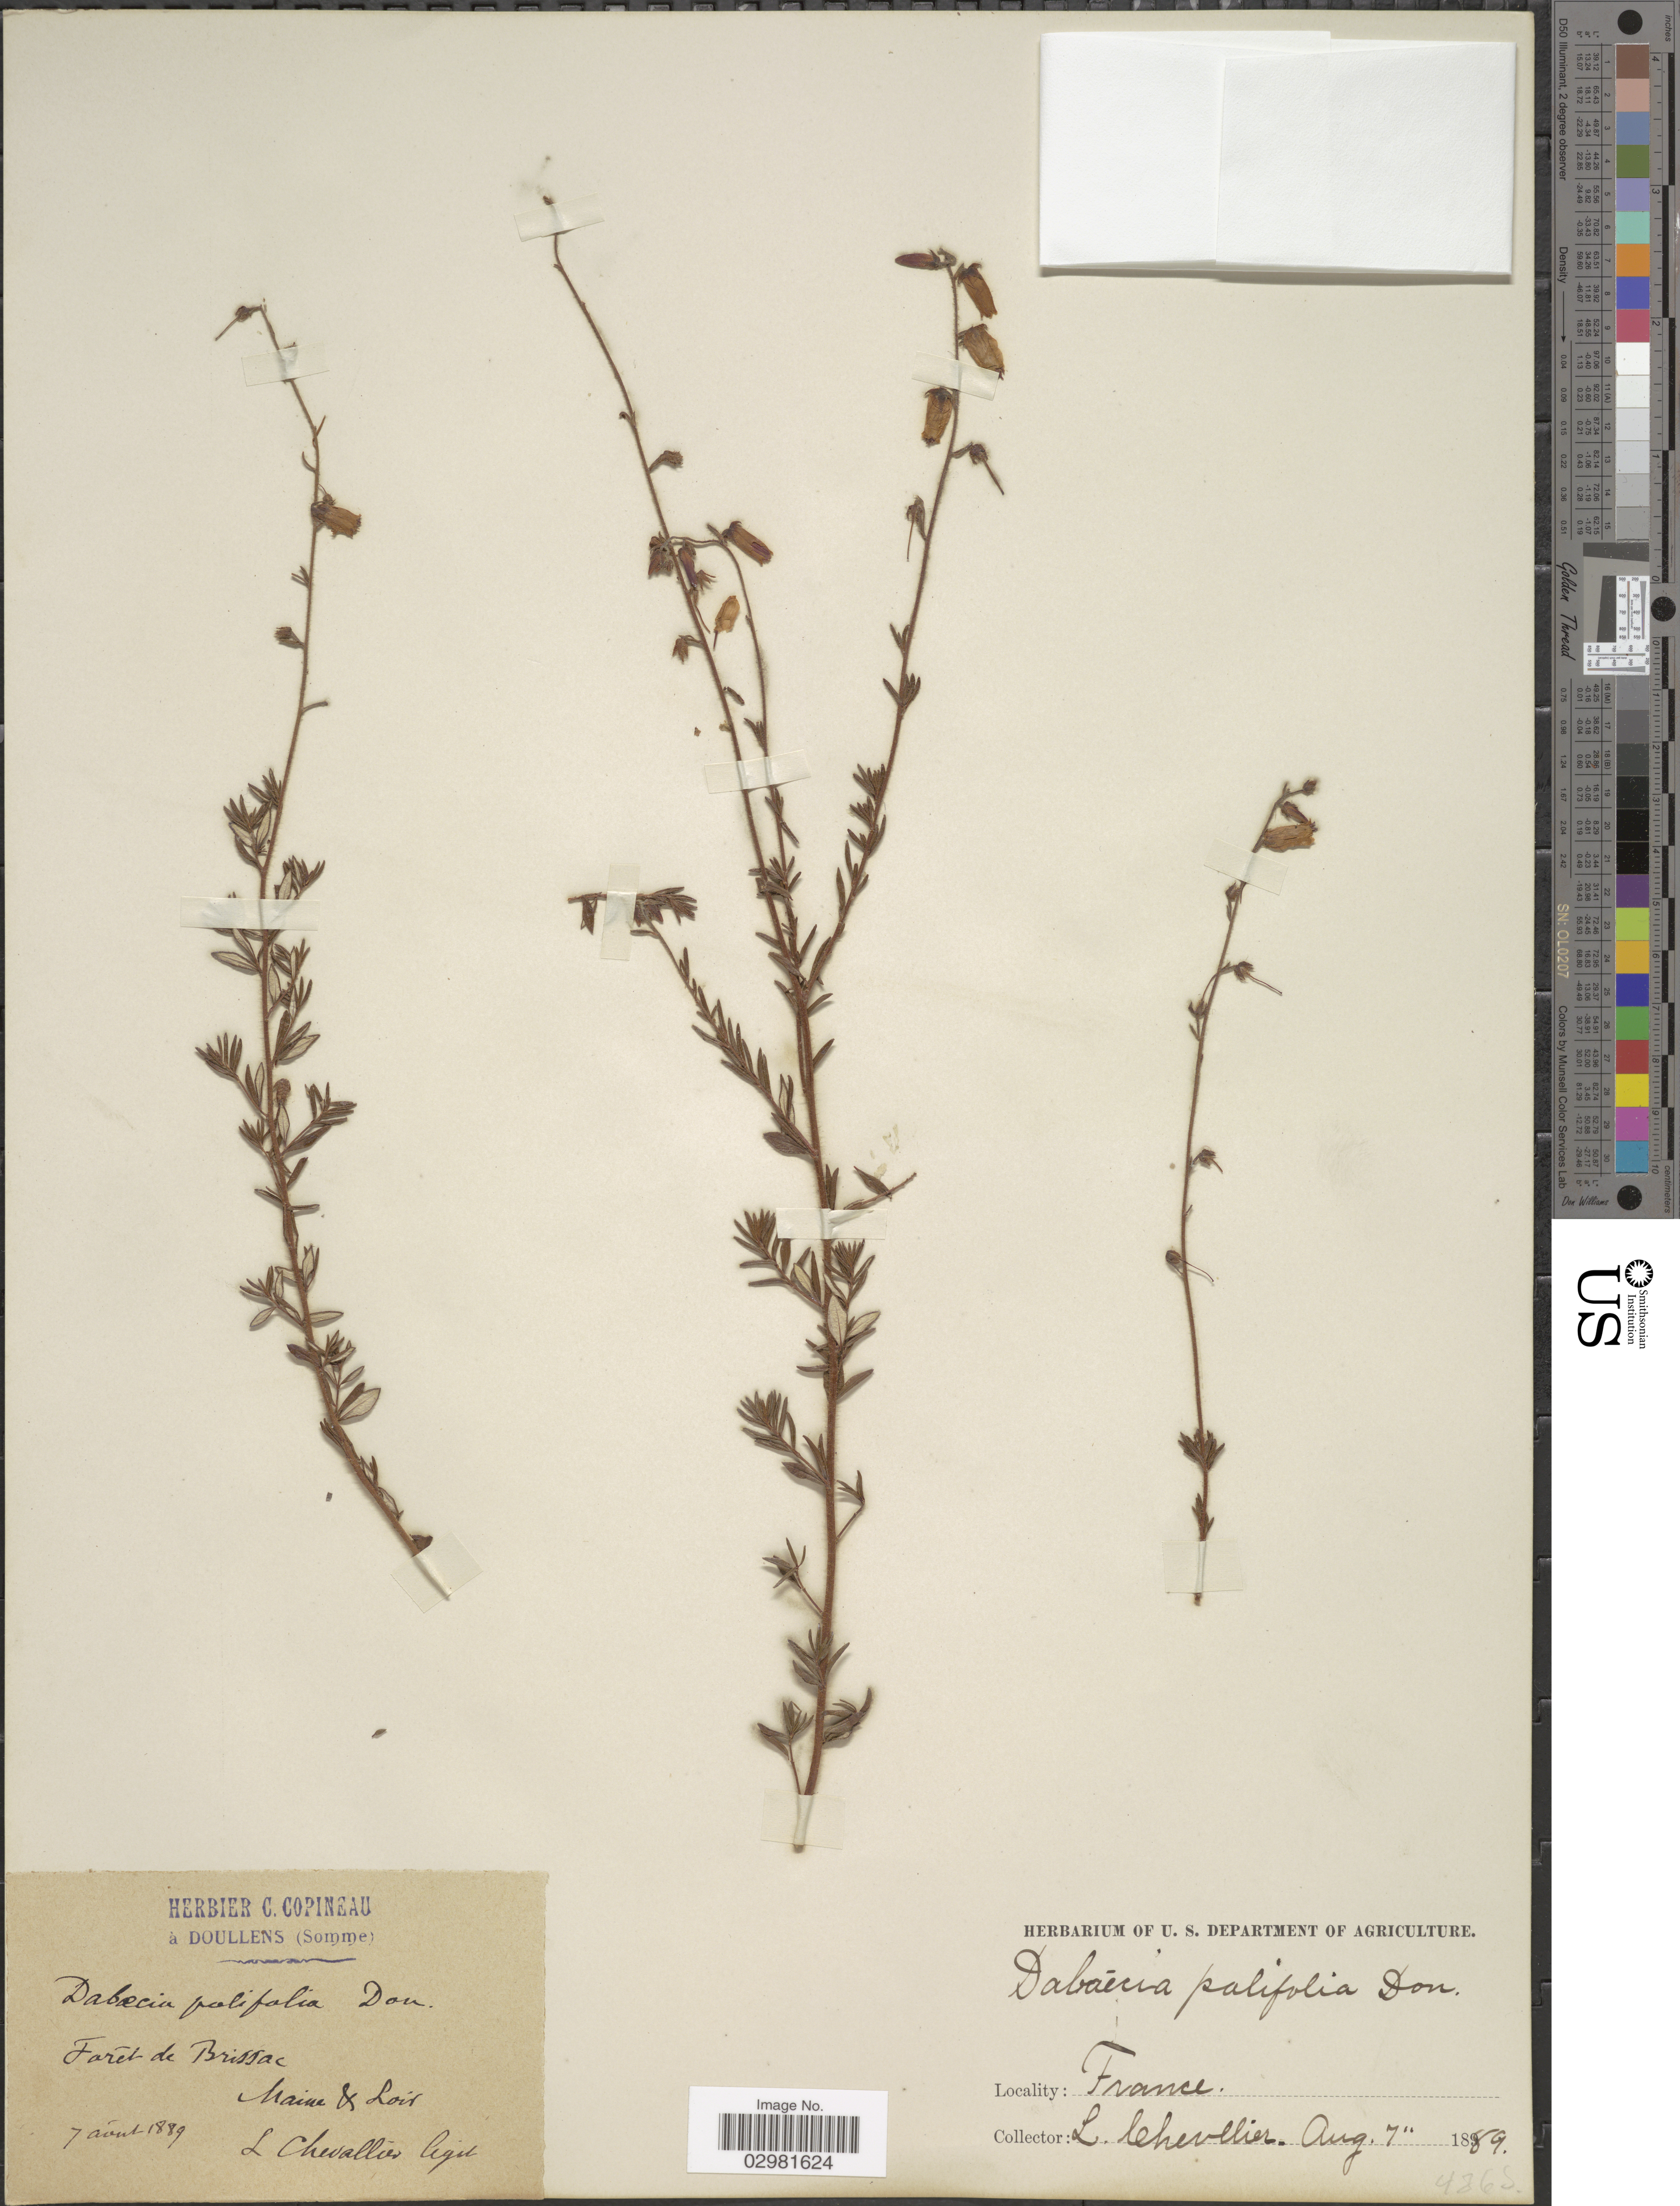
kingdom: Plantae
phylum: Tracheophyta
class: Magnoliopsida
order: Ericales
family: Ericaceae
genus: Daboecia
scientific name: Daboecia polifolia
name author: D. Don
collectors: L. Chevallier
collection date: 1889-08-07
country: France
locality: Forêt de Brissac, Maine & Loir.